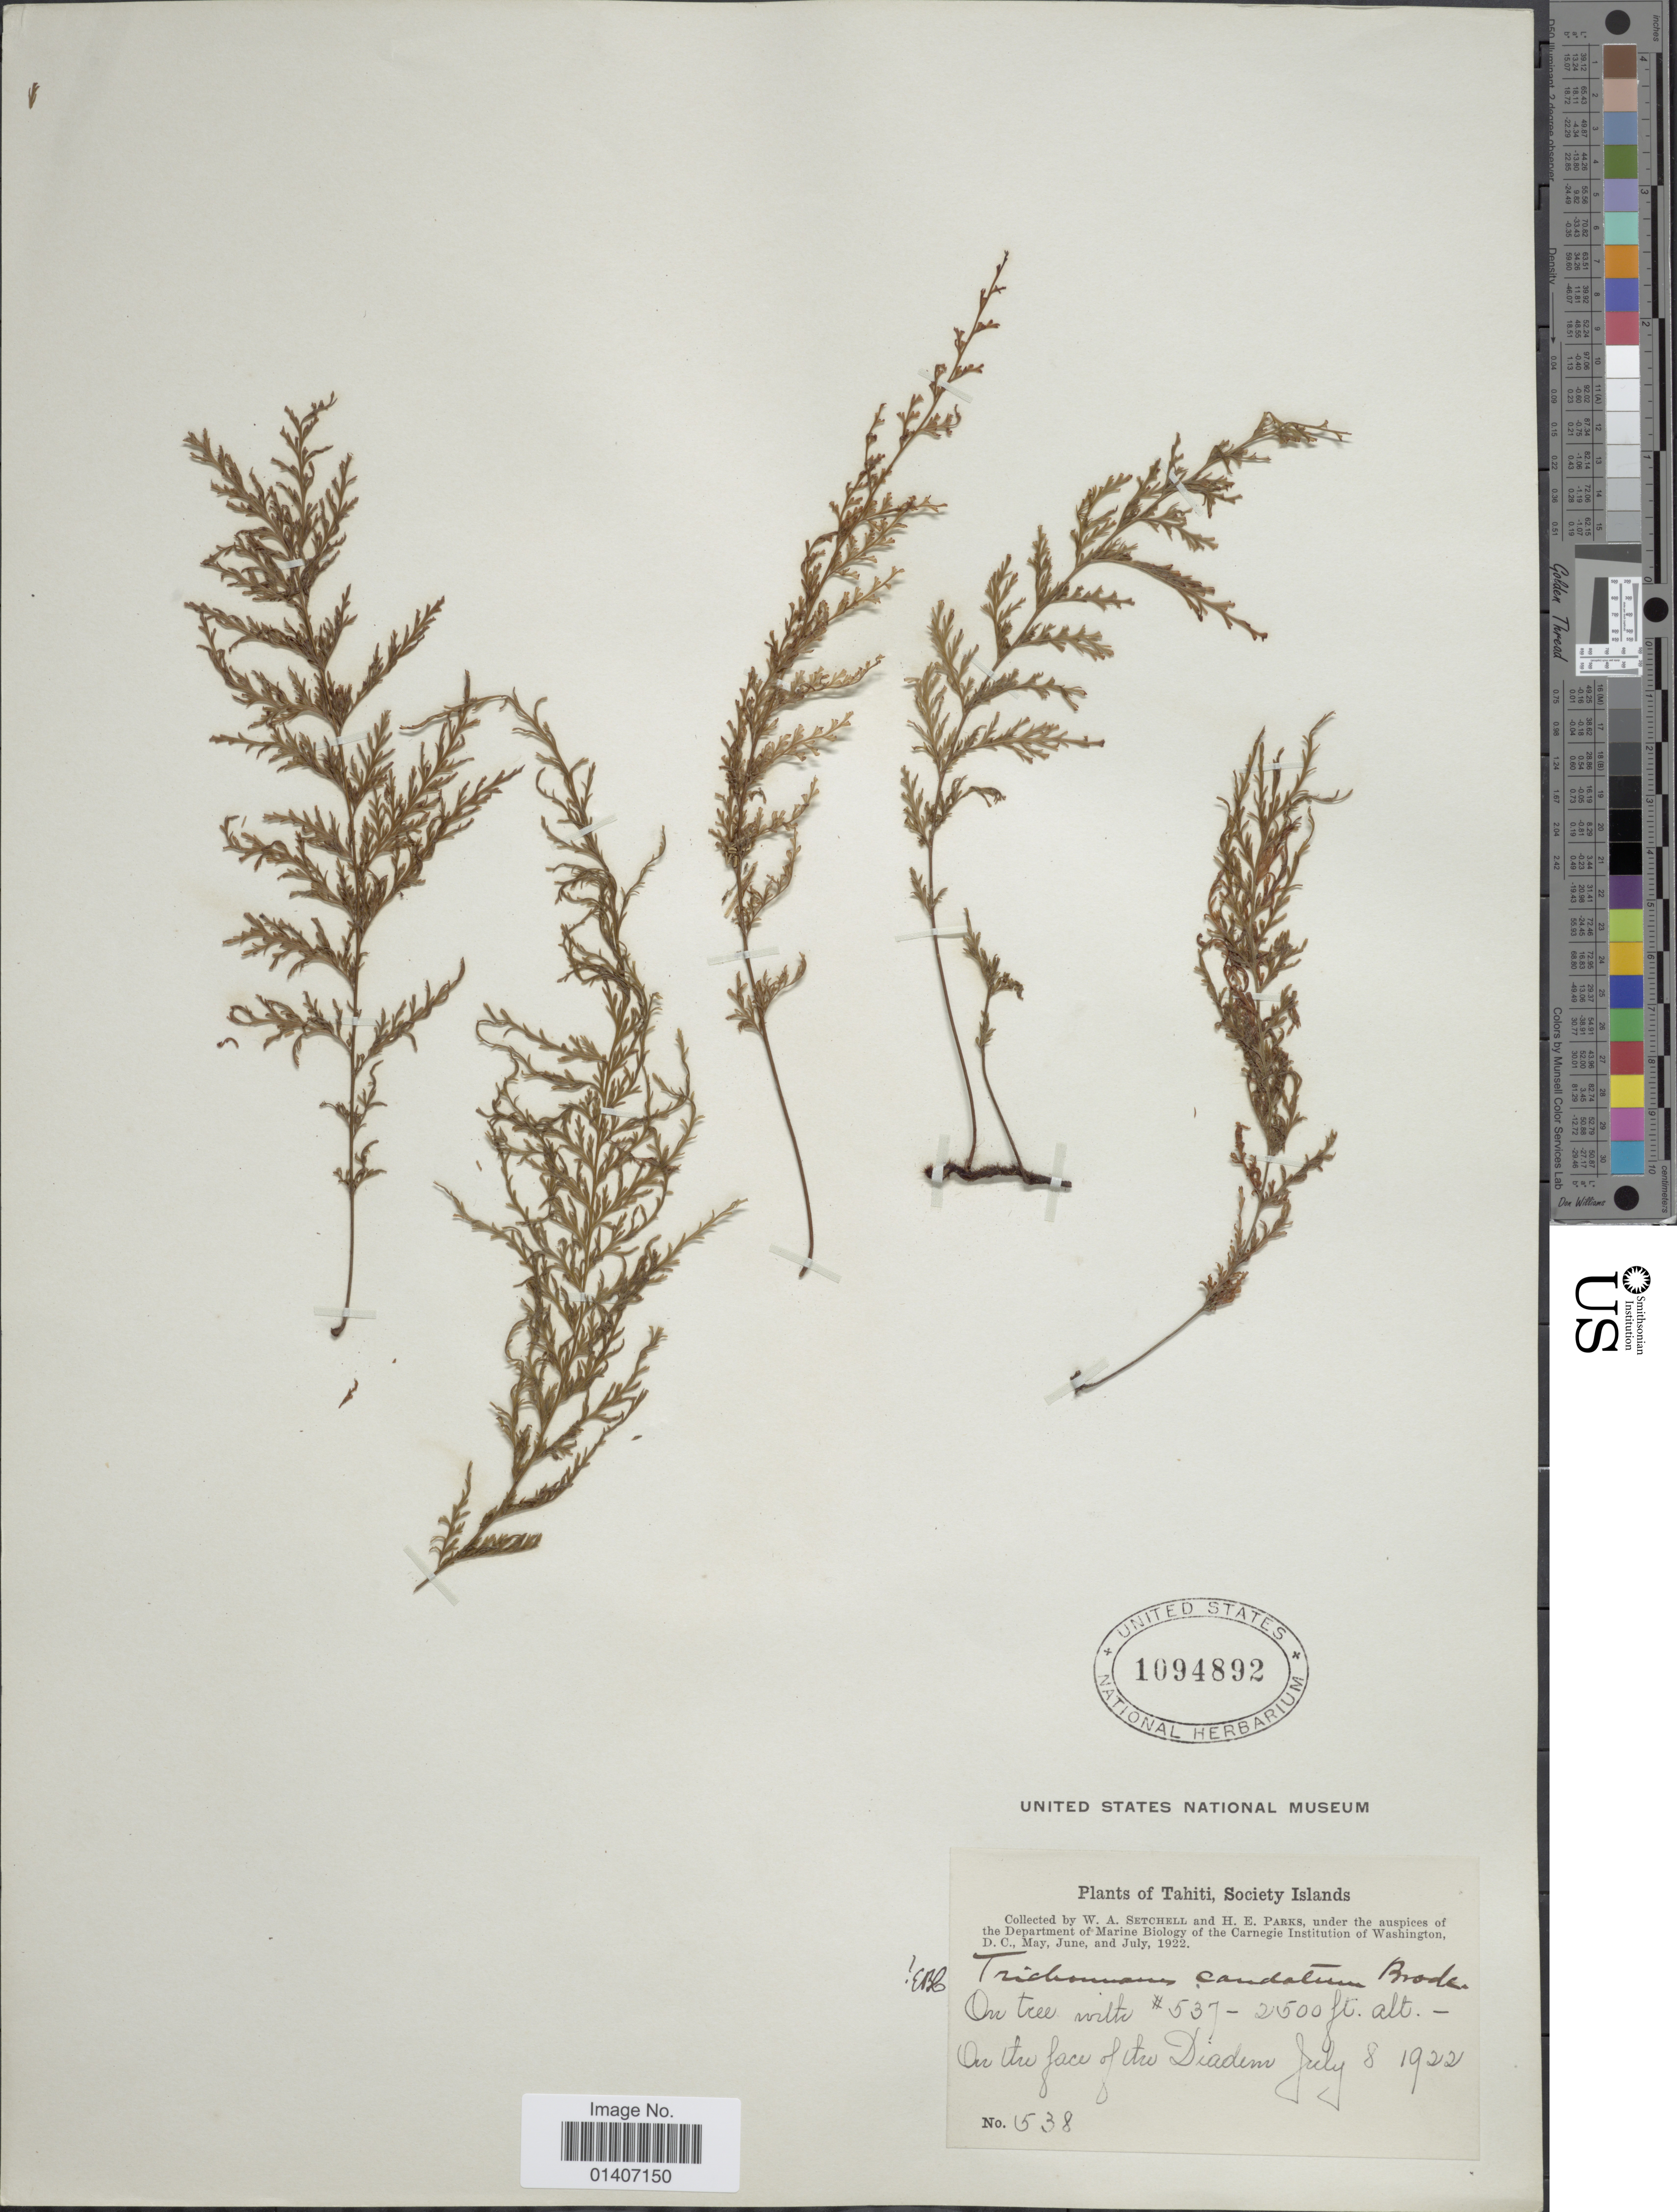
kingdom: Plantae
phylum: Tracheophyta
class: Polypodiopsida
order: Hymenophyllales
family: Hymenophyllaceae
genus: Abrodictyum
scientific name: Abrodictyum caudatum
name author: (Brack.) Ebihara & K. Iwats.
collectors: W. Setchell & H. E. Parks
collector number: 538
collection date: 1922-07-08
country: French Polynesia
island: Tahiti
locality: Tahiti, Society Islands, on the face of the Diadem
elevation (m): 762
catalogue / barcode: US 1094892